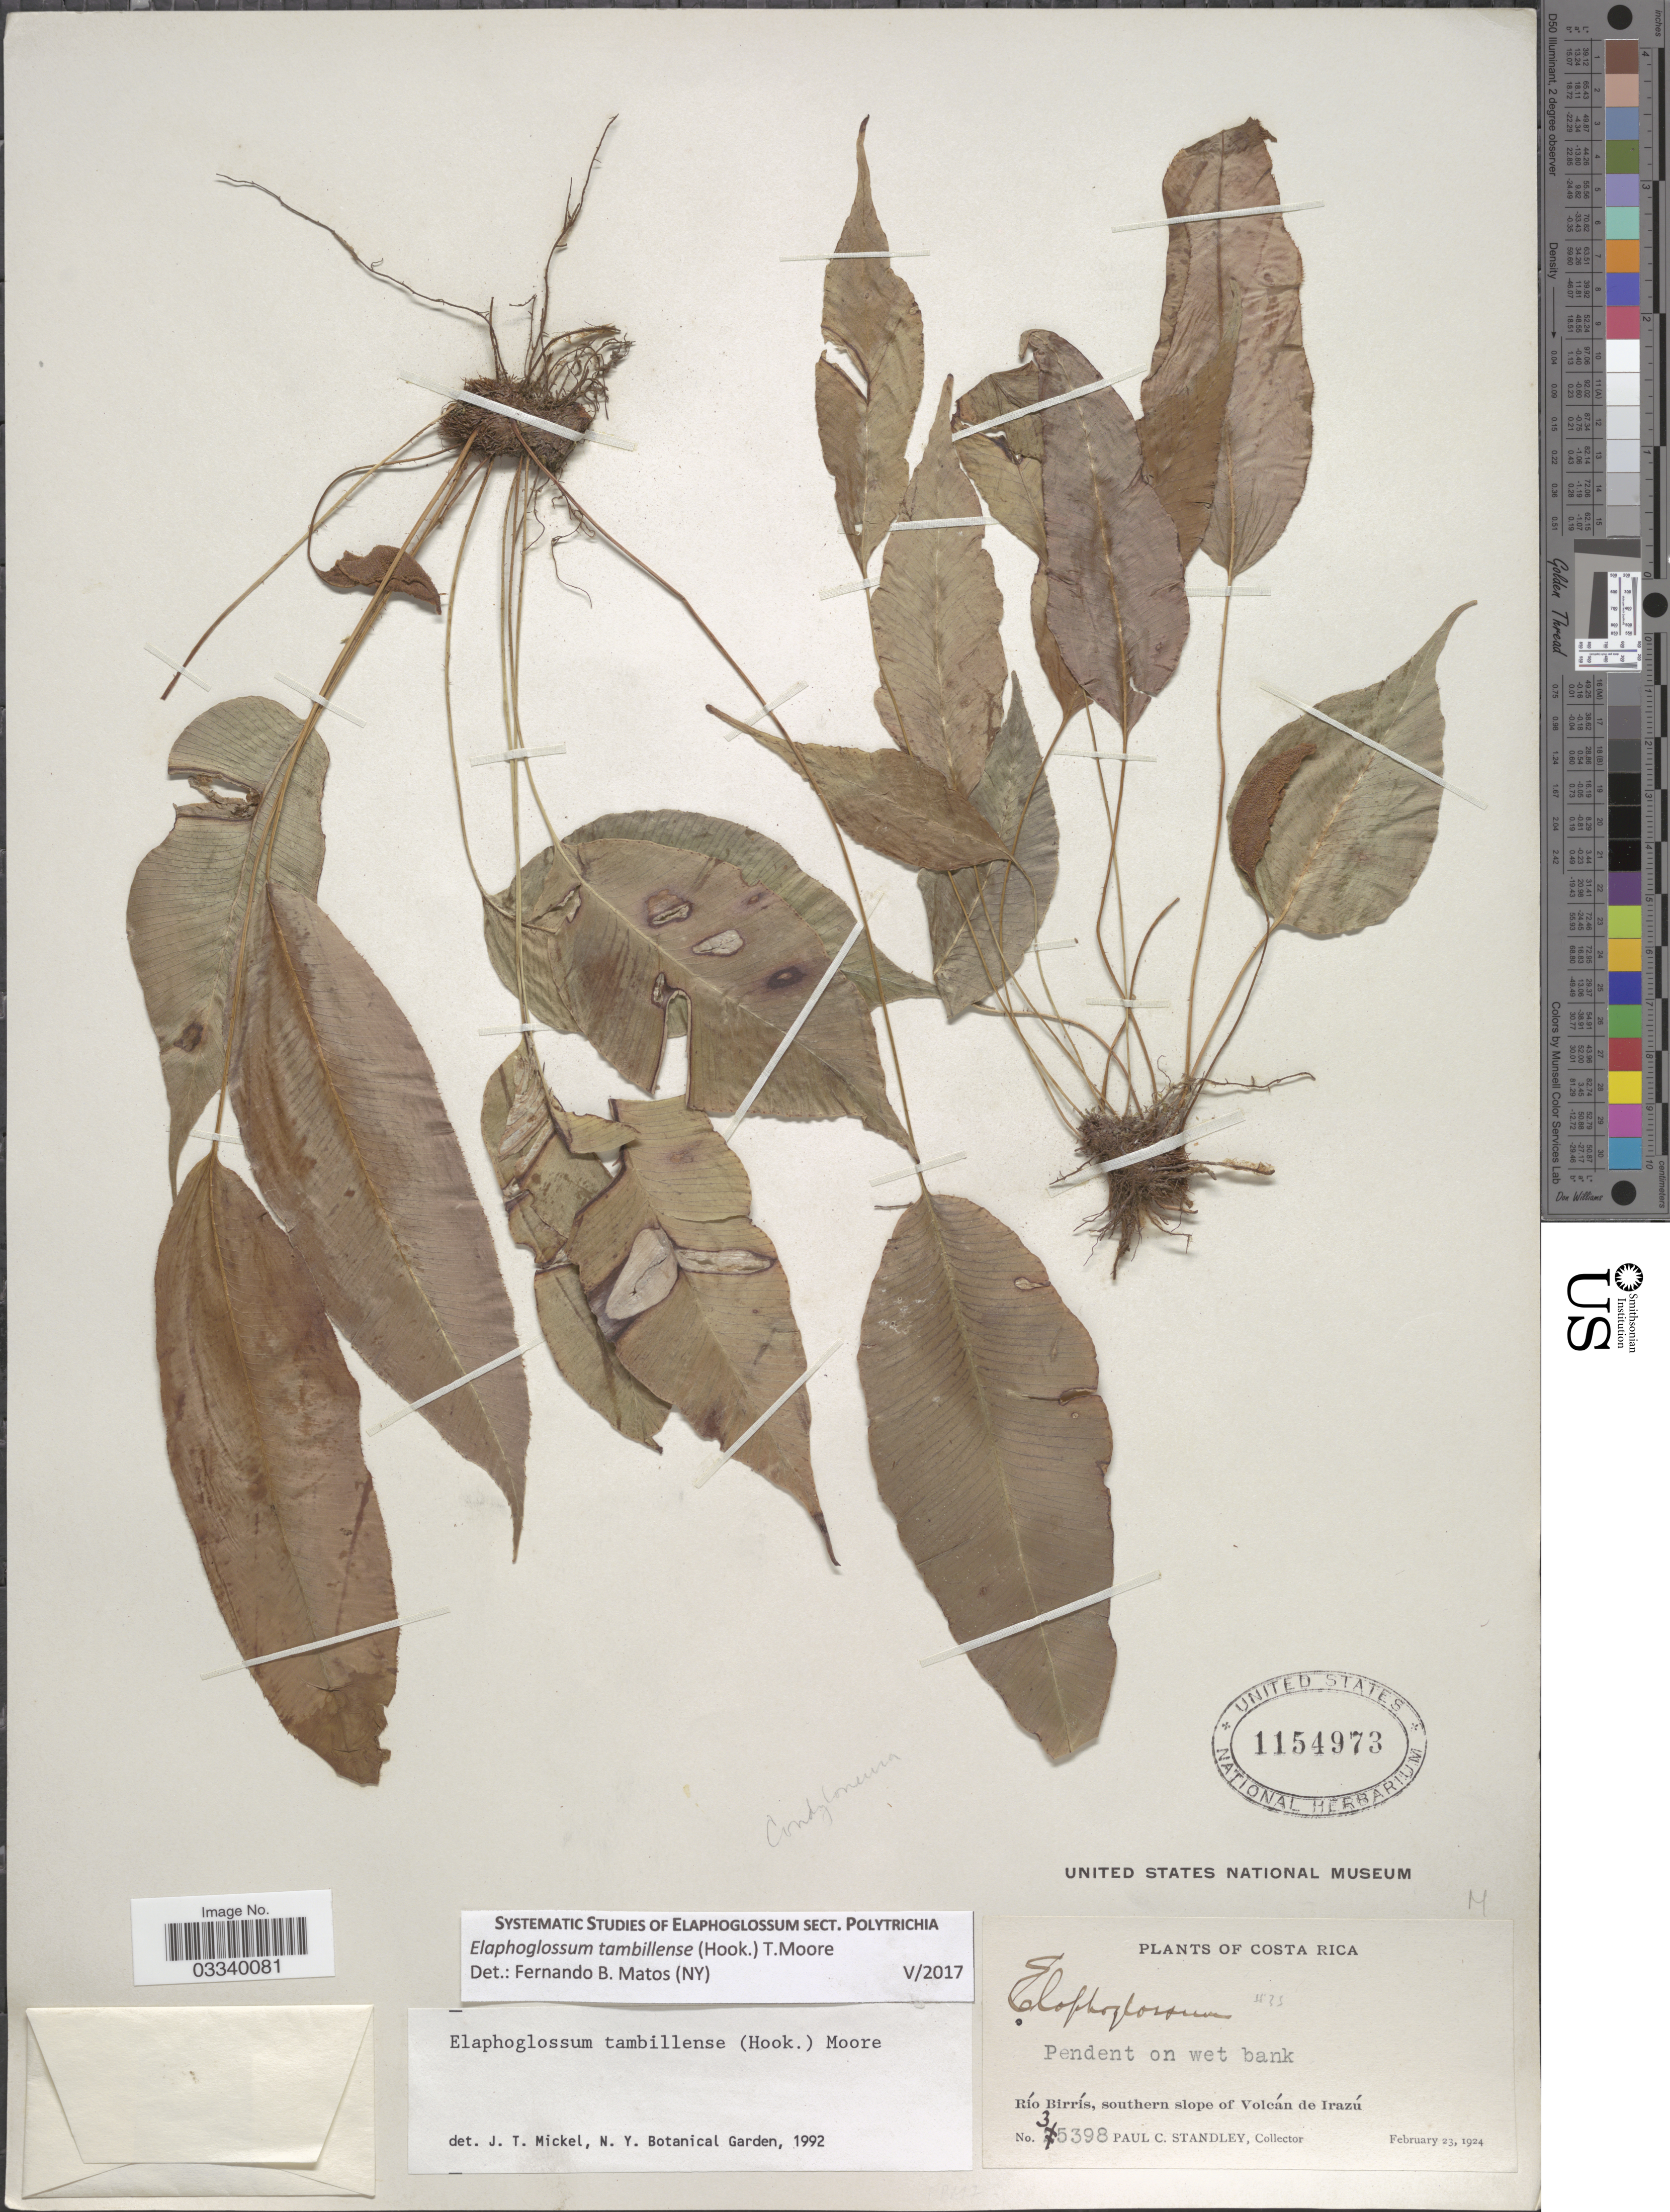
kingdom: Plantae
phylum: Tracheophyta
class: Polypodiopsida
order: Polypodiales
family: Dryopteridaceae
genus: Elaphoglossum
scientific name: Elaphoglossum tambillense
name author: (Hook.) T. Moore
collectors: P. C. Standley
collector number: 35398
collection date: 1924-02-23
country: Costa Rica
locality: Río Birrís, southern slope of Volcán de Irazú.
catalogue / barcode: US 1154973